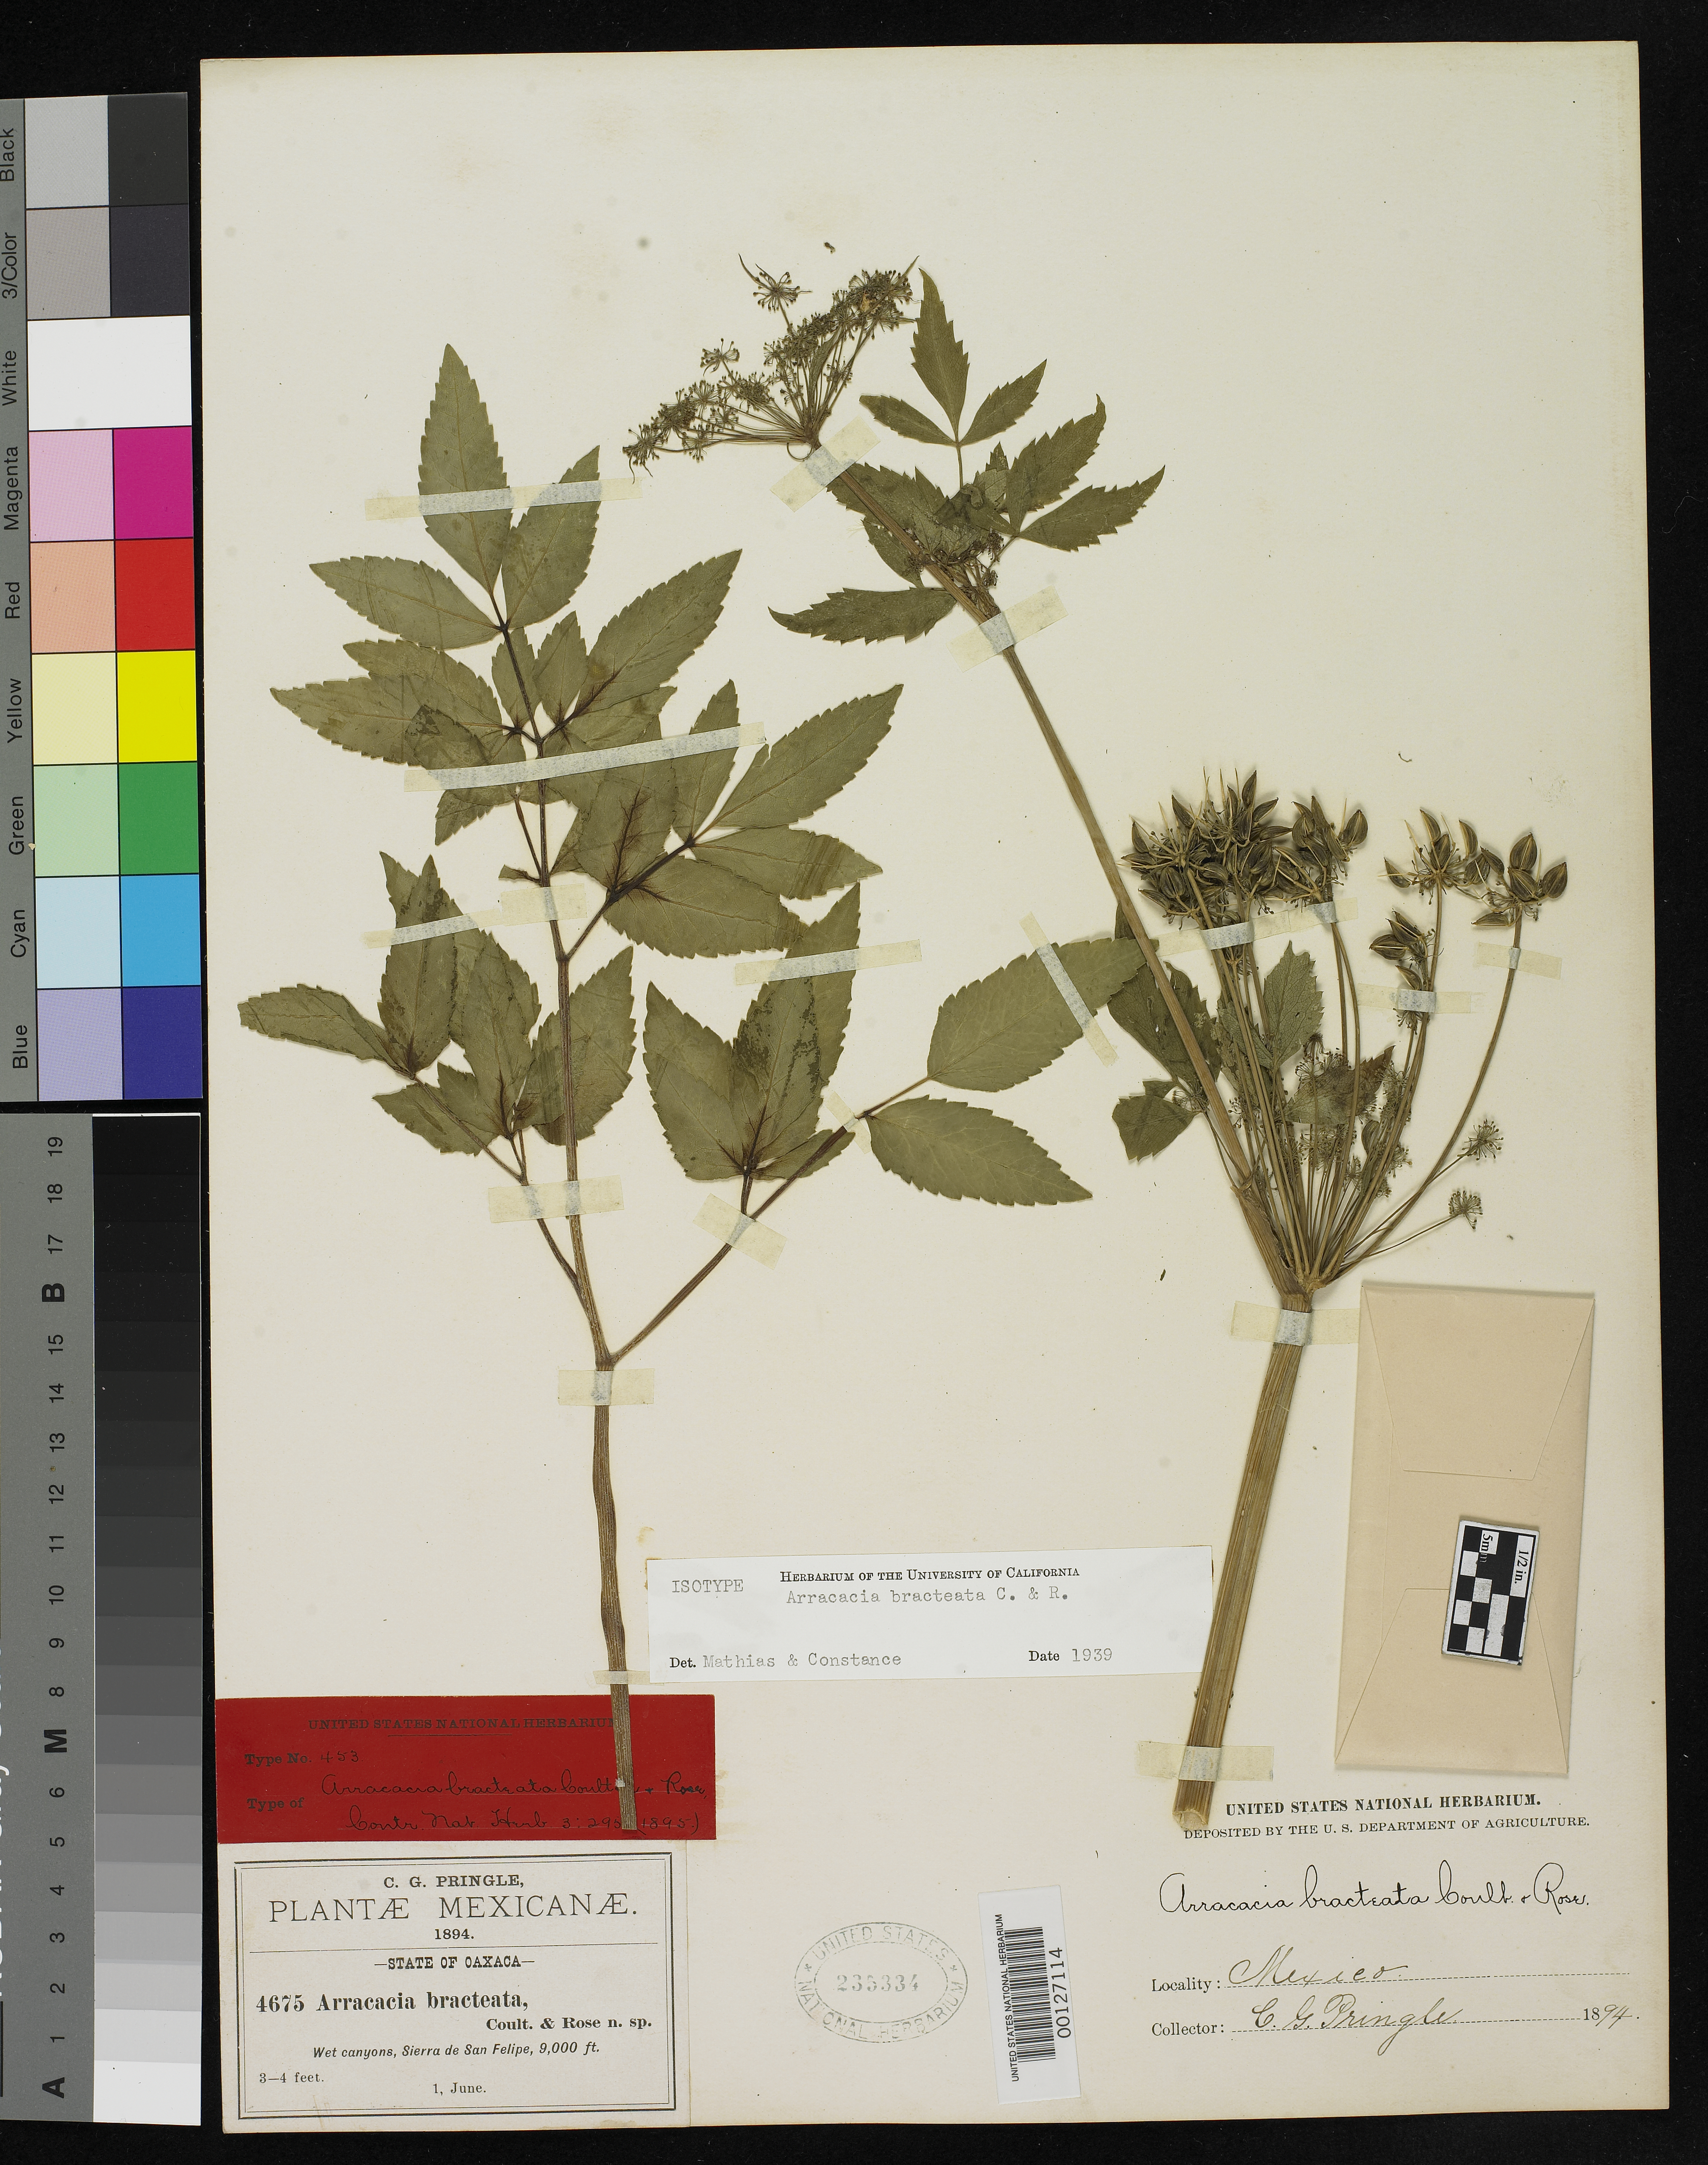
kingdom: Plantae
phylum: Tracheophyta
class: Magnoliopsida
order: Apiales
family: Apiaceae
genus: Arracacia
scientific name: Arracacia bracteata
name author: J.M. Coult. & Rose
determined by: Mathias, M. E.; Constance, L.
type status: Type Collection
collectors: C. G. Pringle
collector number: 4675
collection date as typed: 01 Jun 1894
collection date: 1894-06-01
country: Mexico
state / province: Oaxaca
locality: Sierra de San Felipe.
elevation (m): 2743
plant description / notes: One of two original sheets from U.S. National Herbarium; 235335 annotated as "TYPE" and 235334 as "ISOTYPE" by Mathias & Constance (1939).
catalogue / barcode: US 235334